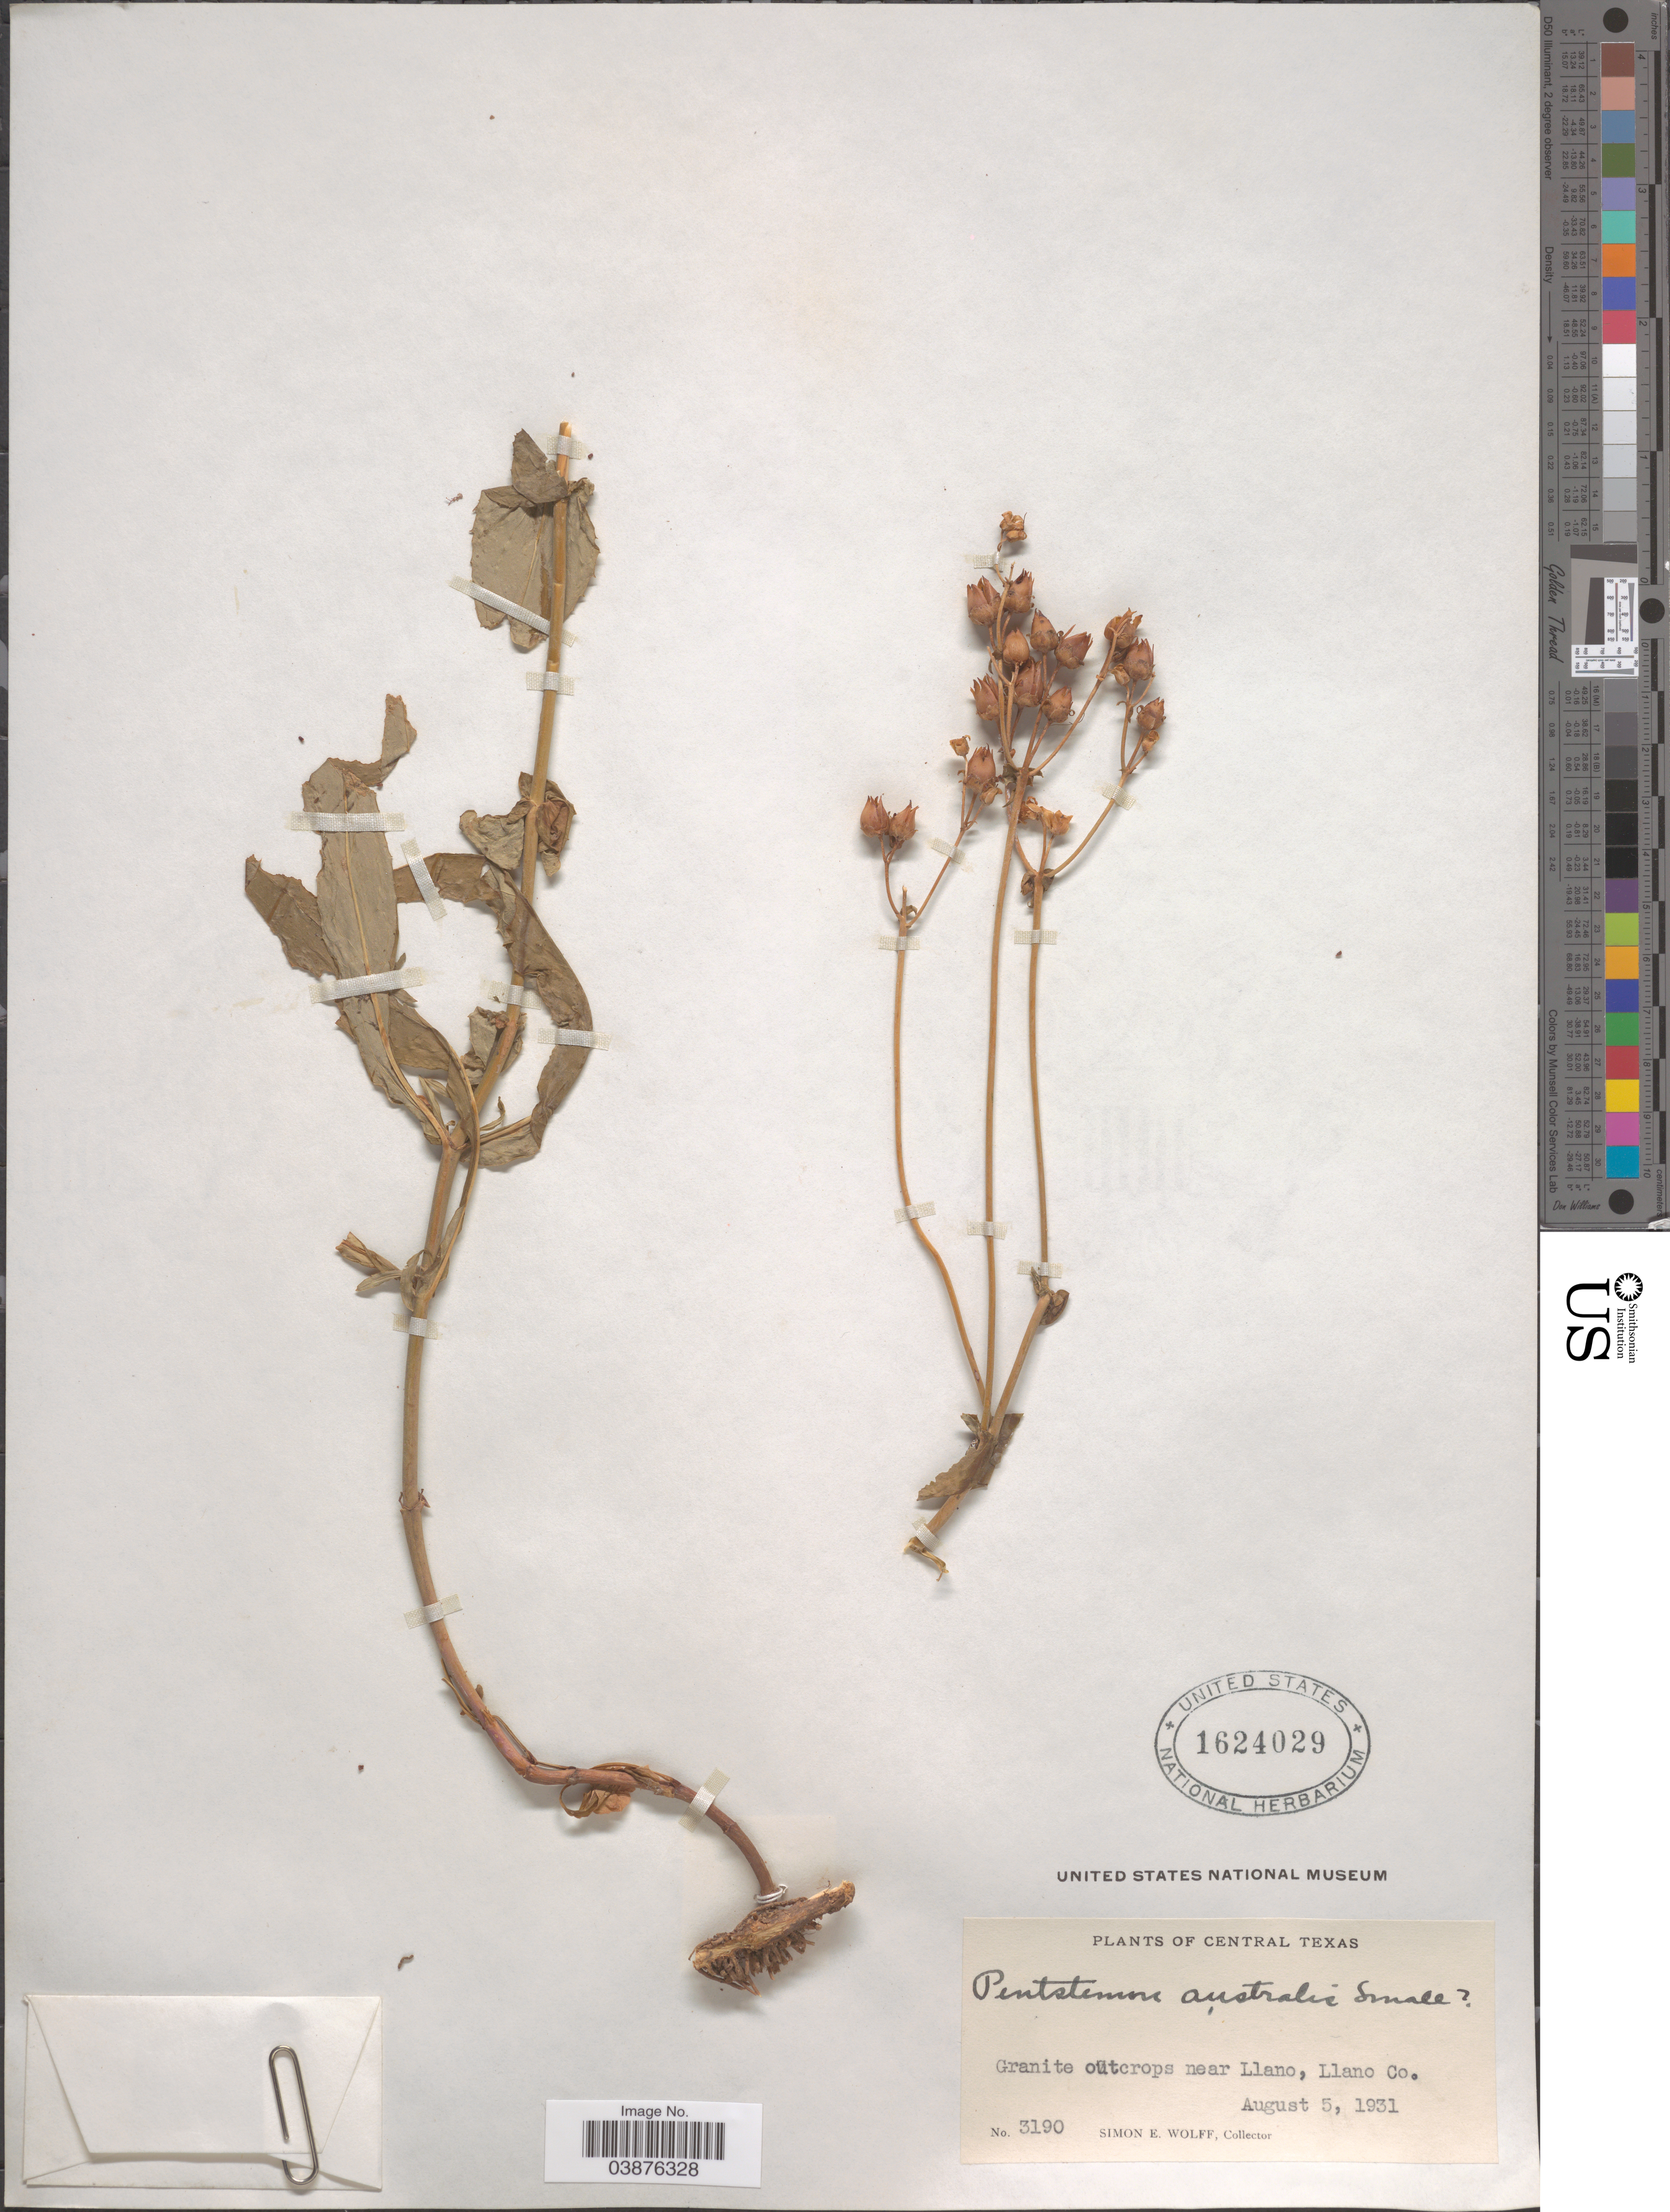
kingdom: Plantae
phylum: Tracheophyta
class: Magnoliopsida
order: Lamiales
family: Plantaginaceae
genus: Penstemon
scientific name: Penstemon laxiflorus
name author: Pennell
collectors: S. E. Wolff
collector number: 3190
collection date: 1931-08-05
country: United States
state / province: Texas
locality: Central Texas. Granite outcrops near Llano, Llano Co.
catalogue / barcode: US 1624029